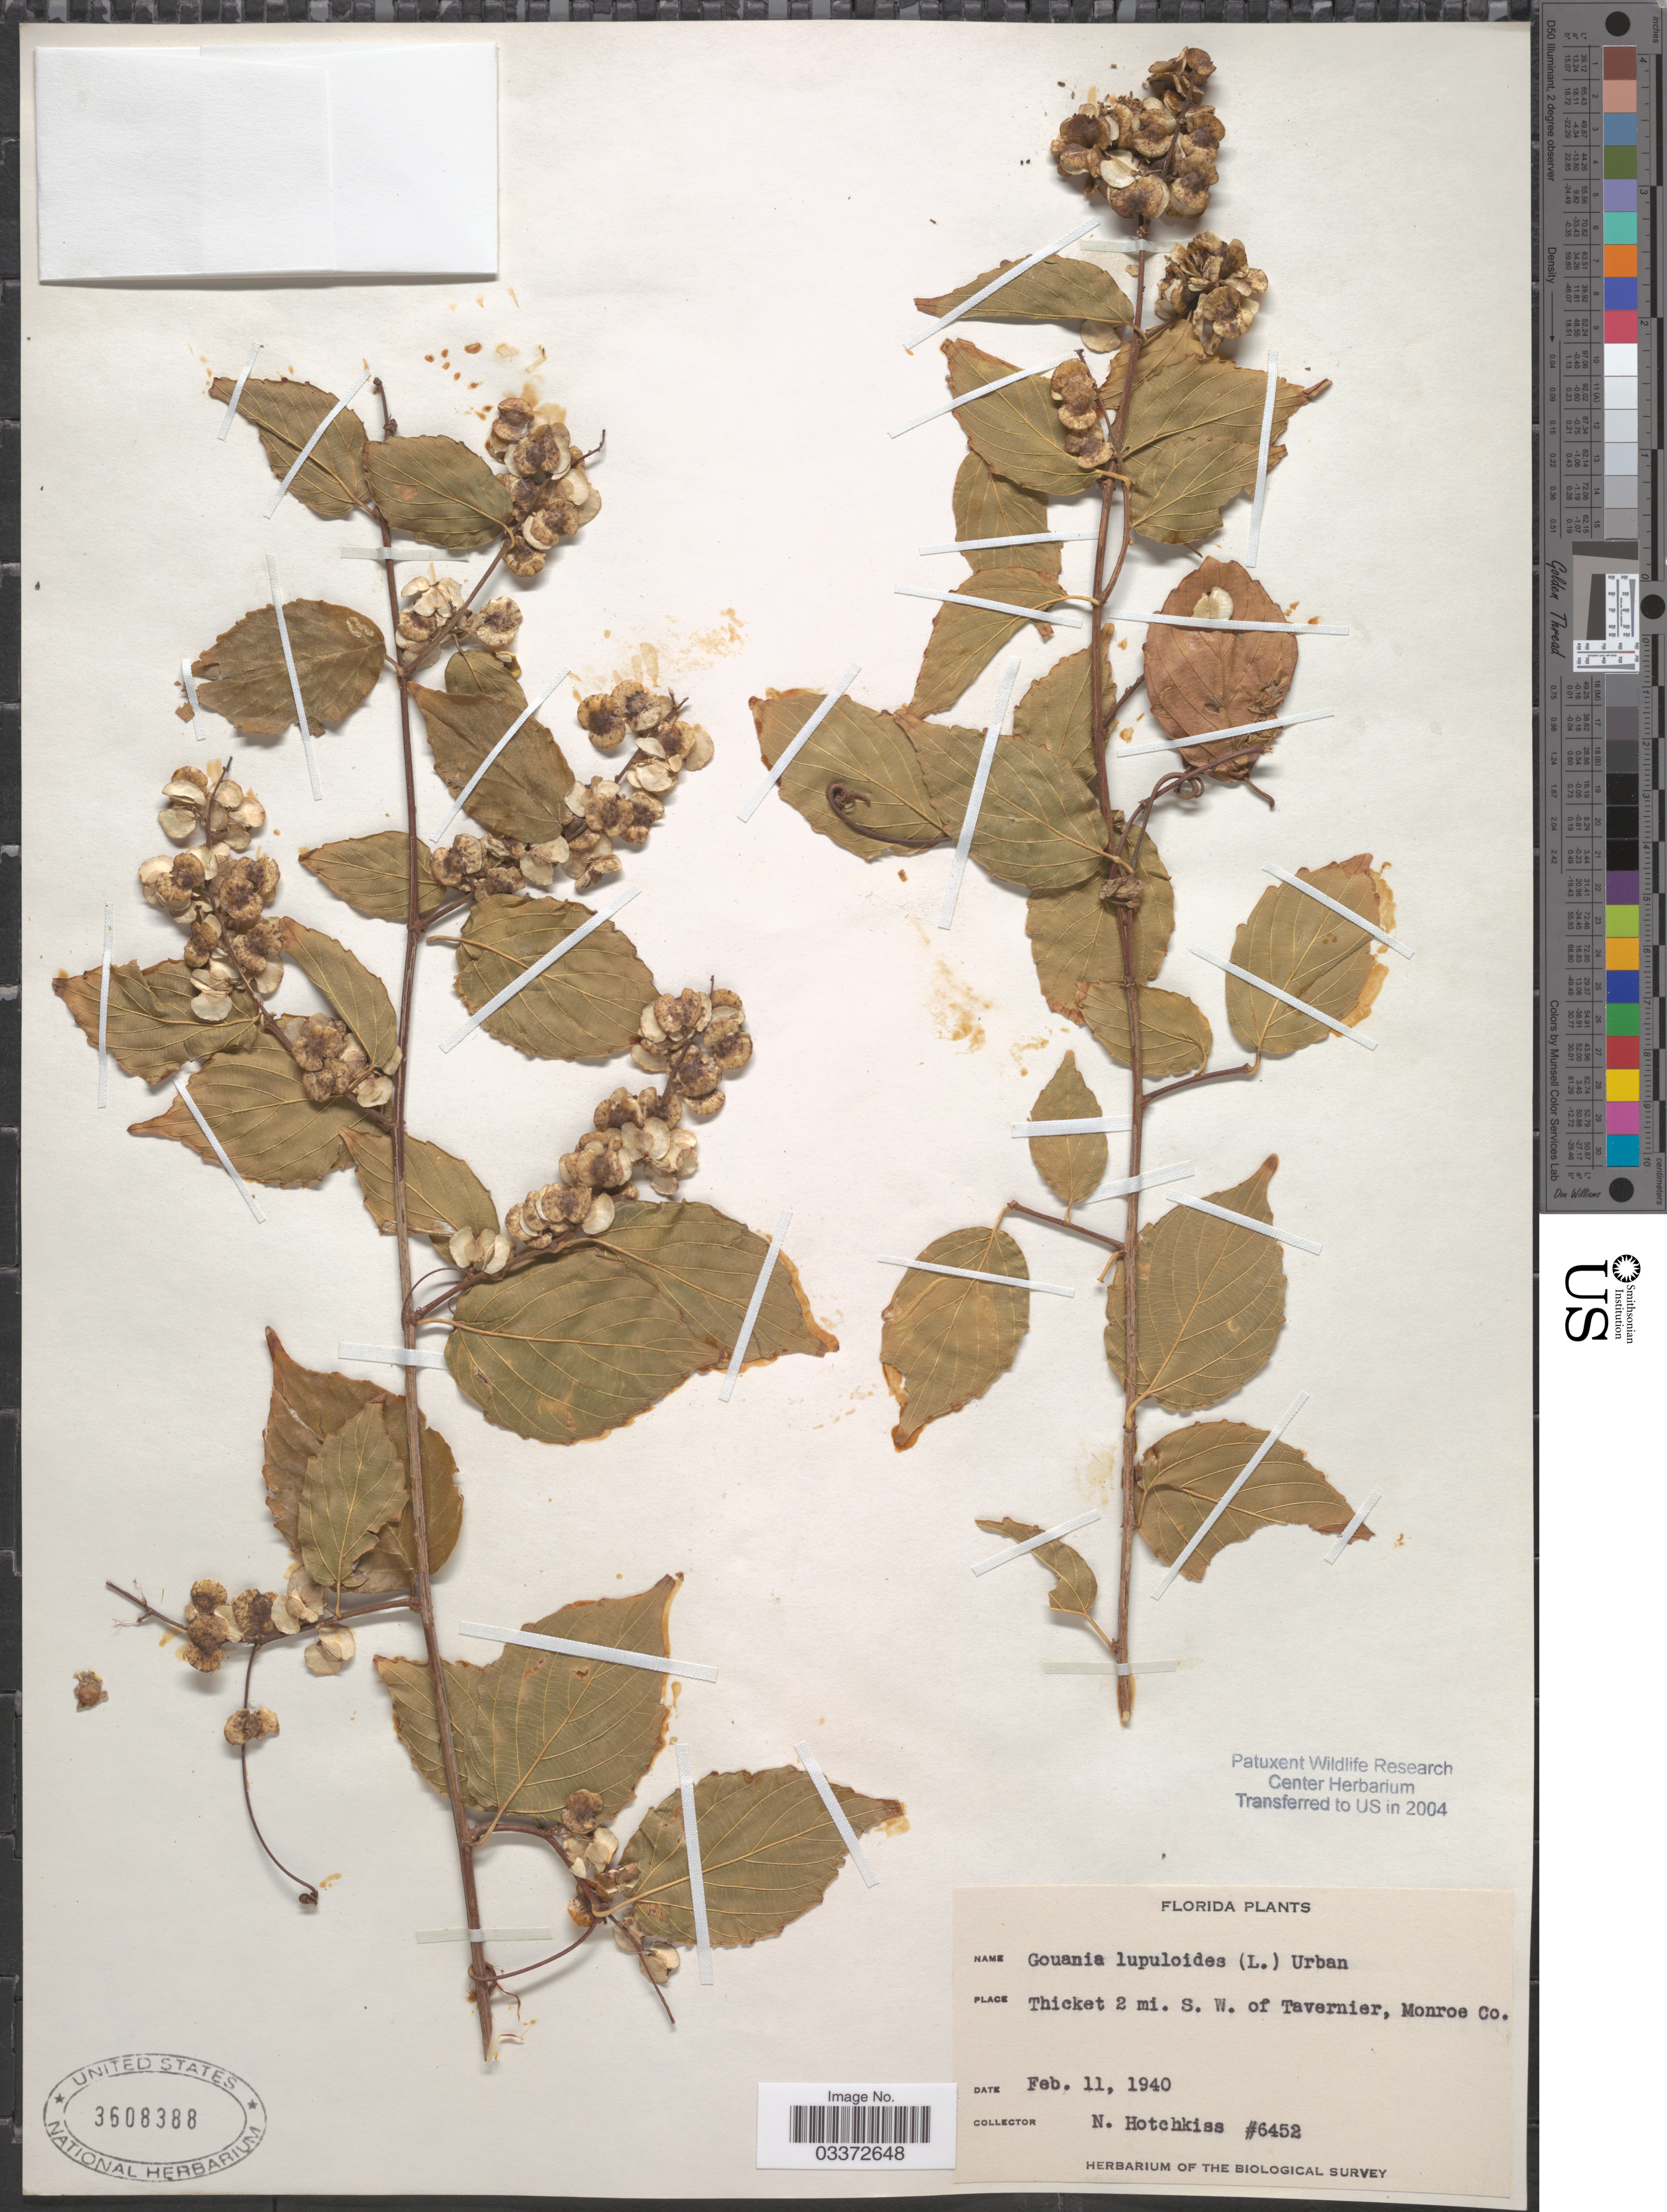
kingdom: Plantae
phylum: Tracheophyta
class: Magnoliopsida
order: Rosales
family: Rhamnaceae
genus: Gouania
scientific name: Gouania lupuloides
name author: (L.) Urb.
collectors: N. Hotchkiss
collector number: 6452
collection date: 1940-02-11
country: United States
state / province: Florida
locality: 2 mi. S. W. of Tavernier, Monroe Co.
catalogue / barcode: US 3608388